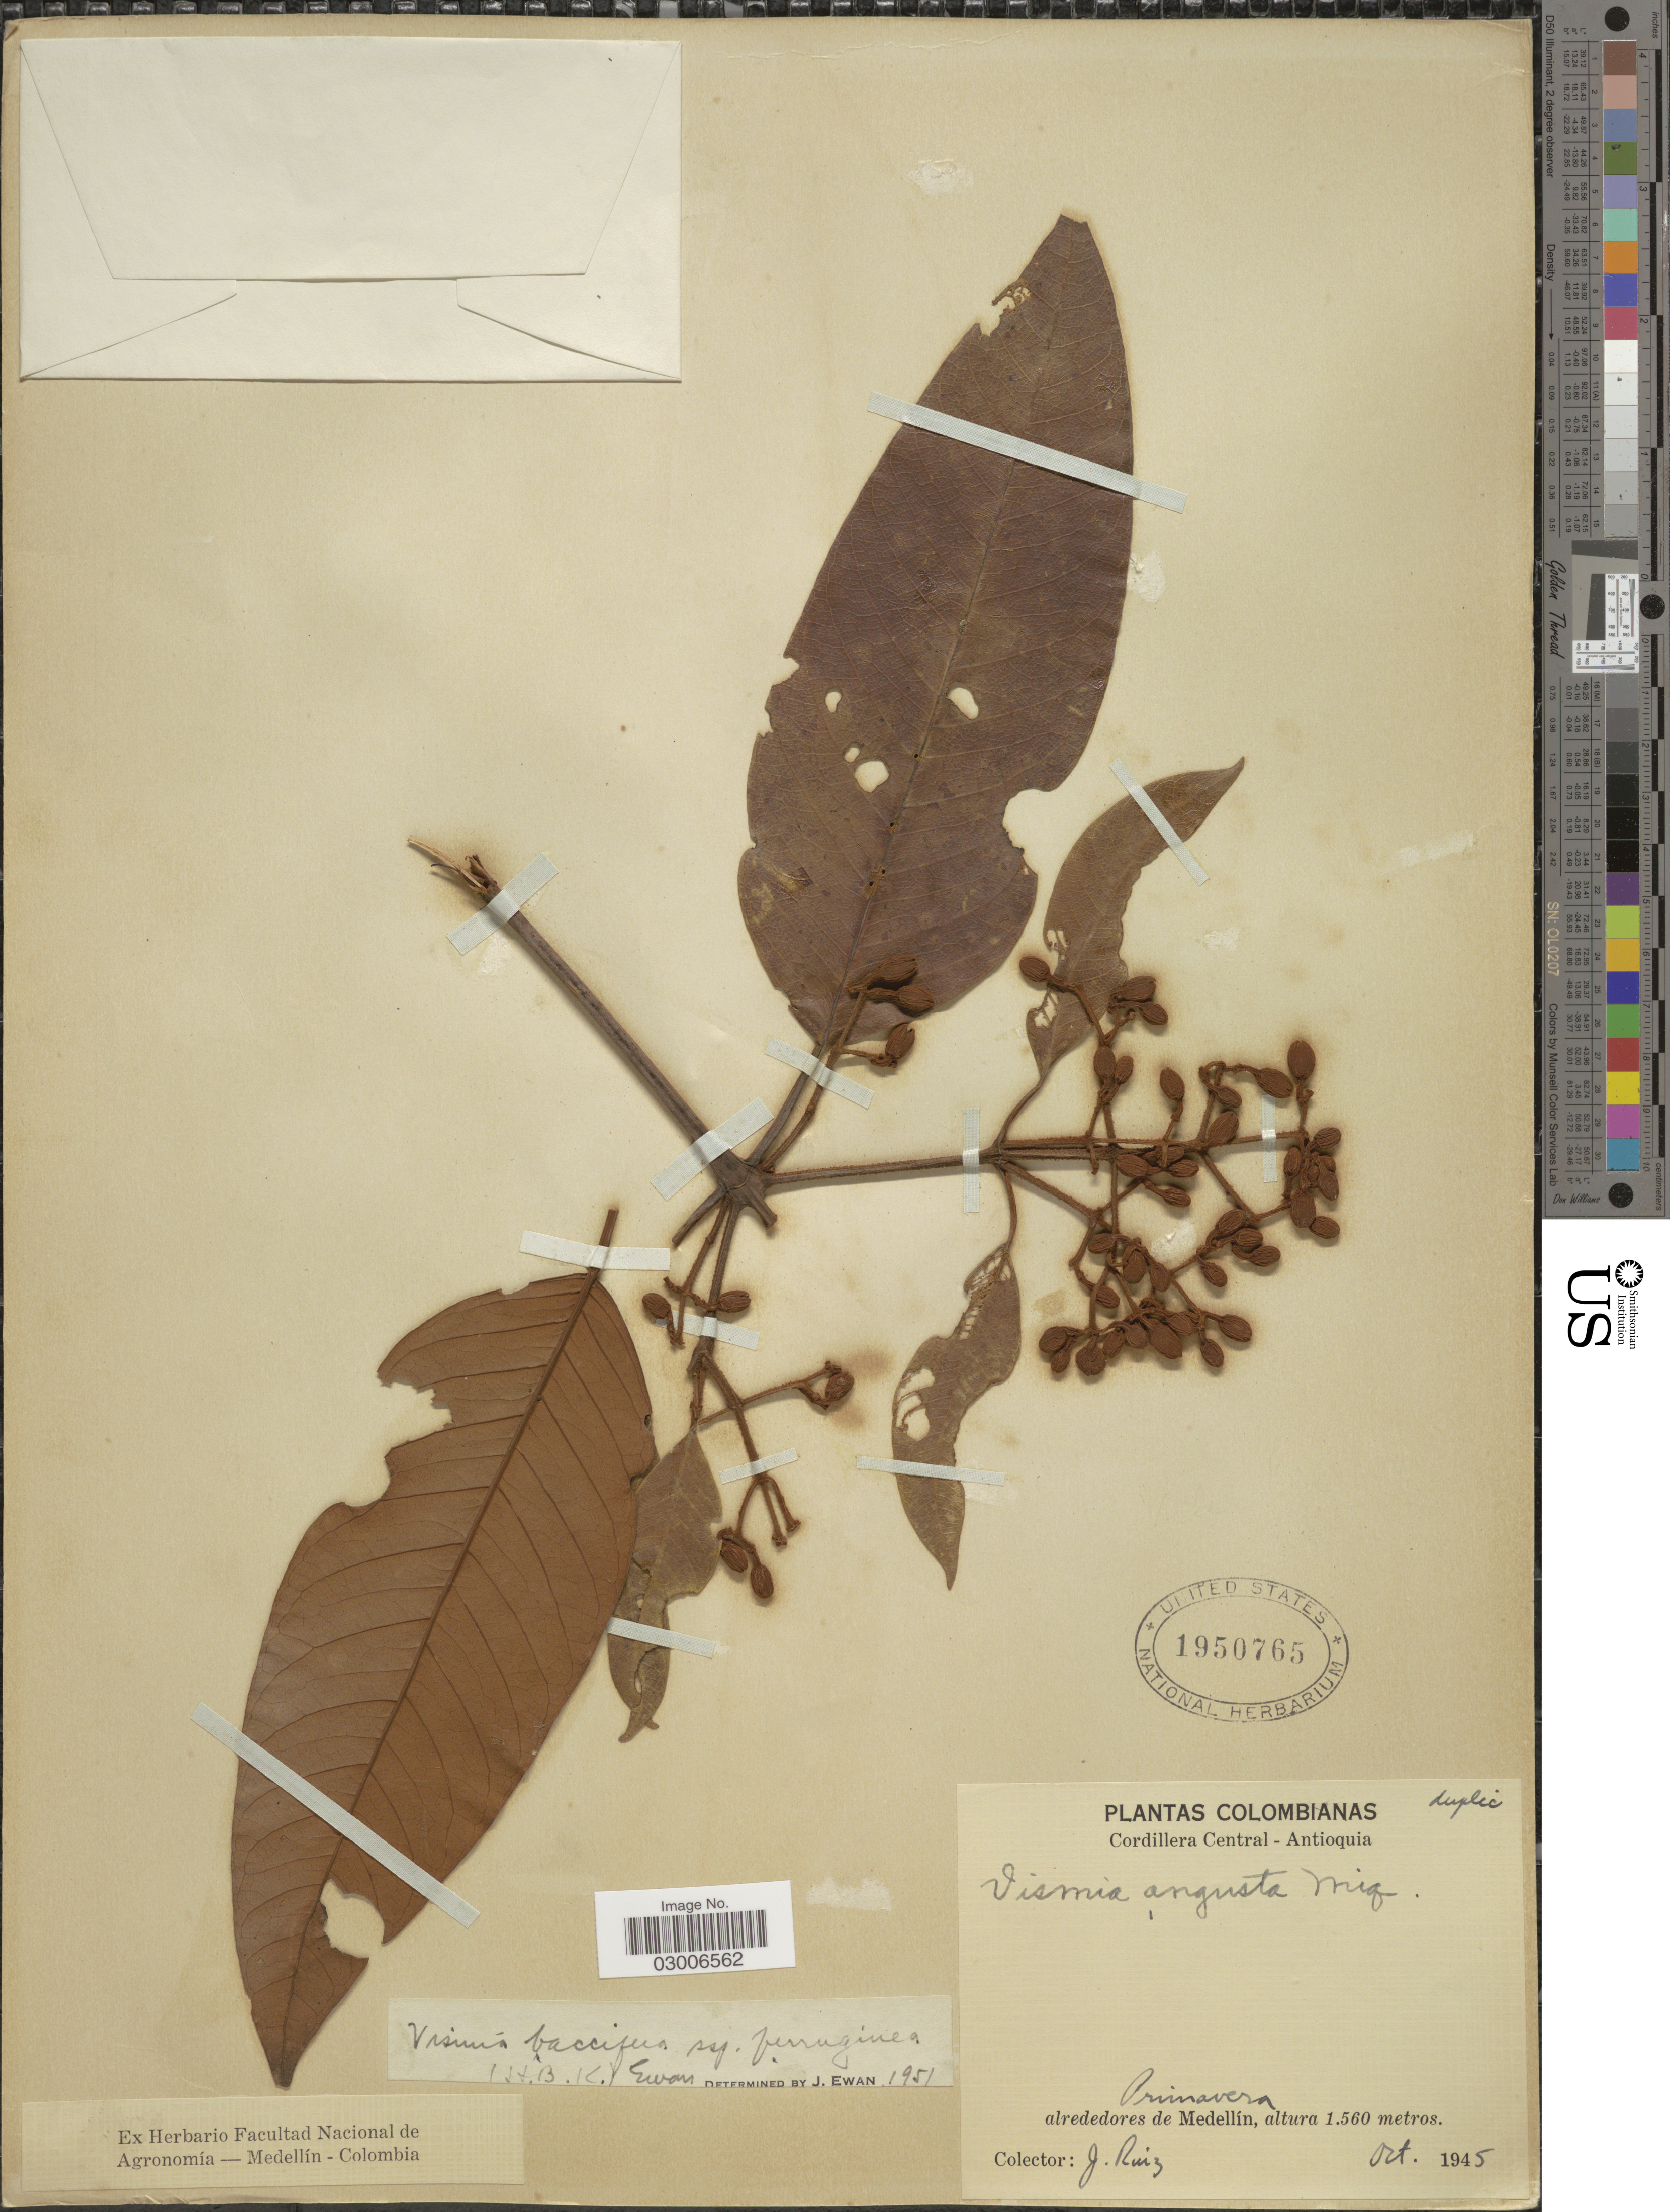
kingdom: Plantae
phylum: Tracheophyta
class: Magnoliopsida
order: Malpighiales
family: Hypericaceae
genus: Vismia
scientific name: Vismia baccifera subsp. ferruginea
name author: (Kunth) Ewan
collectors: J. Ruiz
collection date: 1945-10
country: Colombia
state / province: Antioquia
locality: Cordillera Central, Primavera, alrededores de Medellín.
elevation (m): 1560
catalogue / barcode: US 1950765